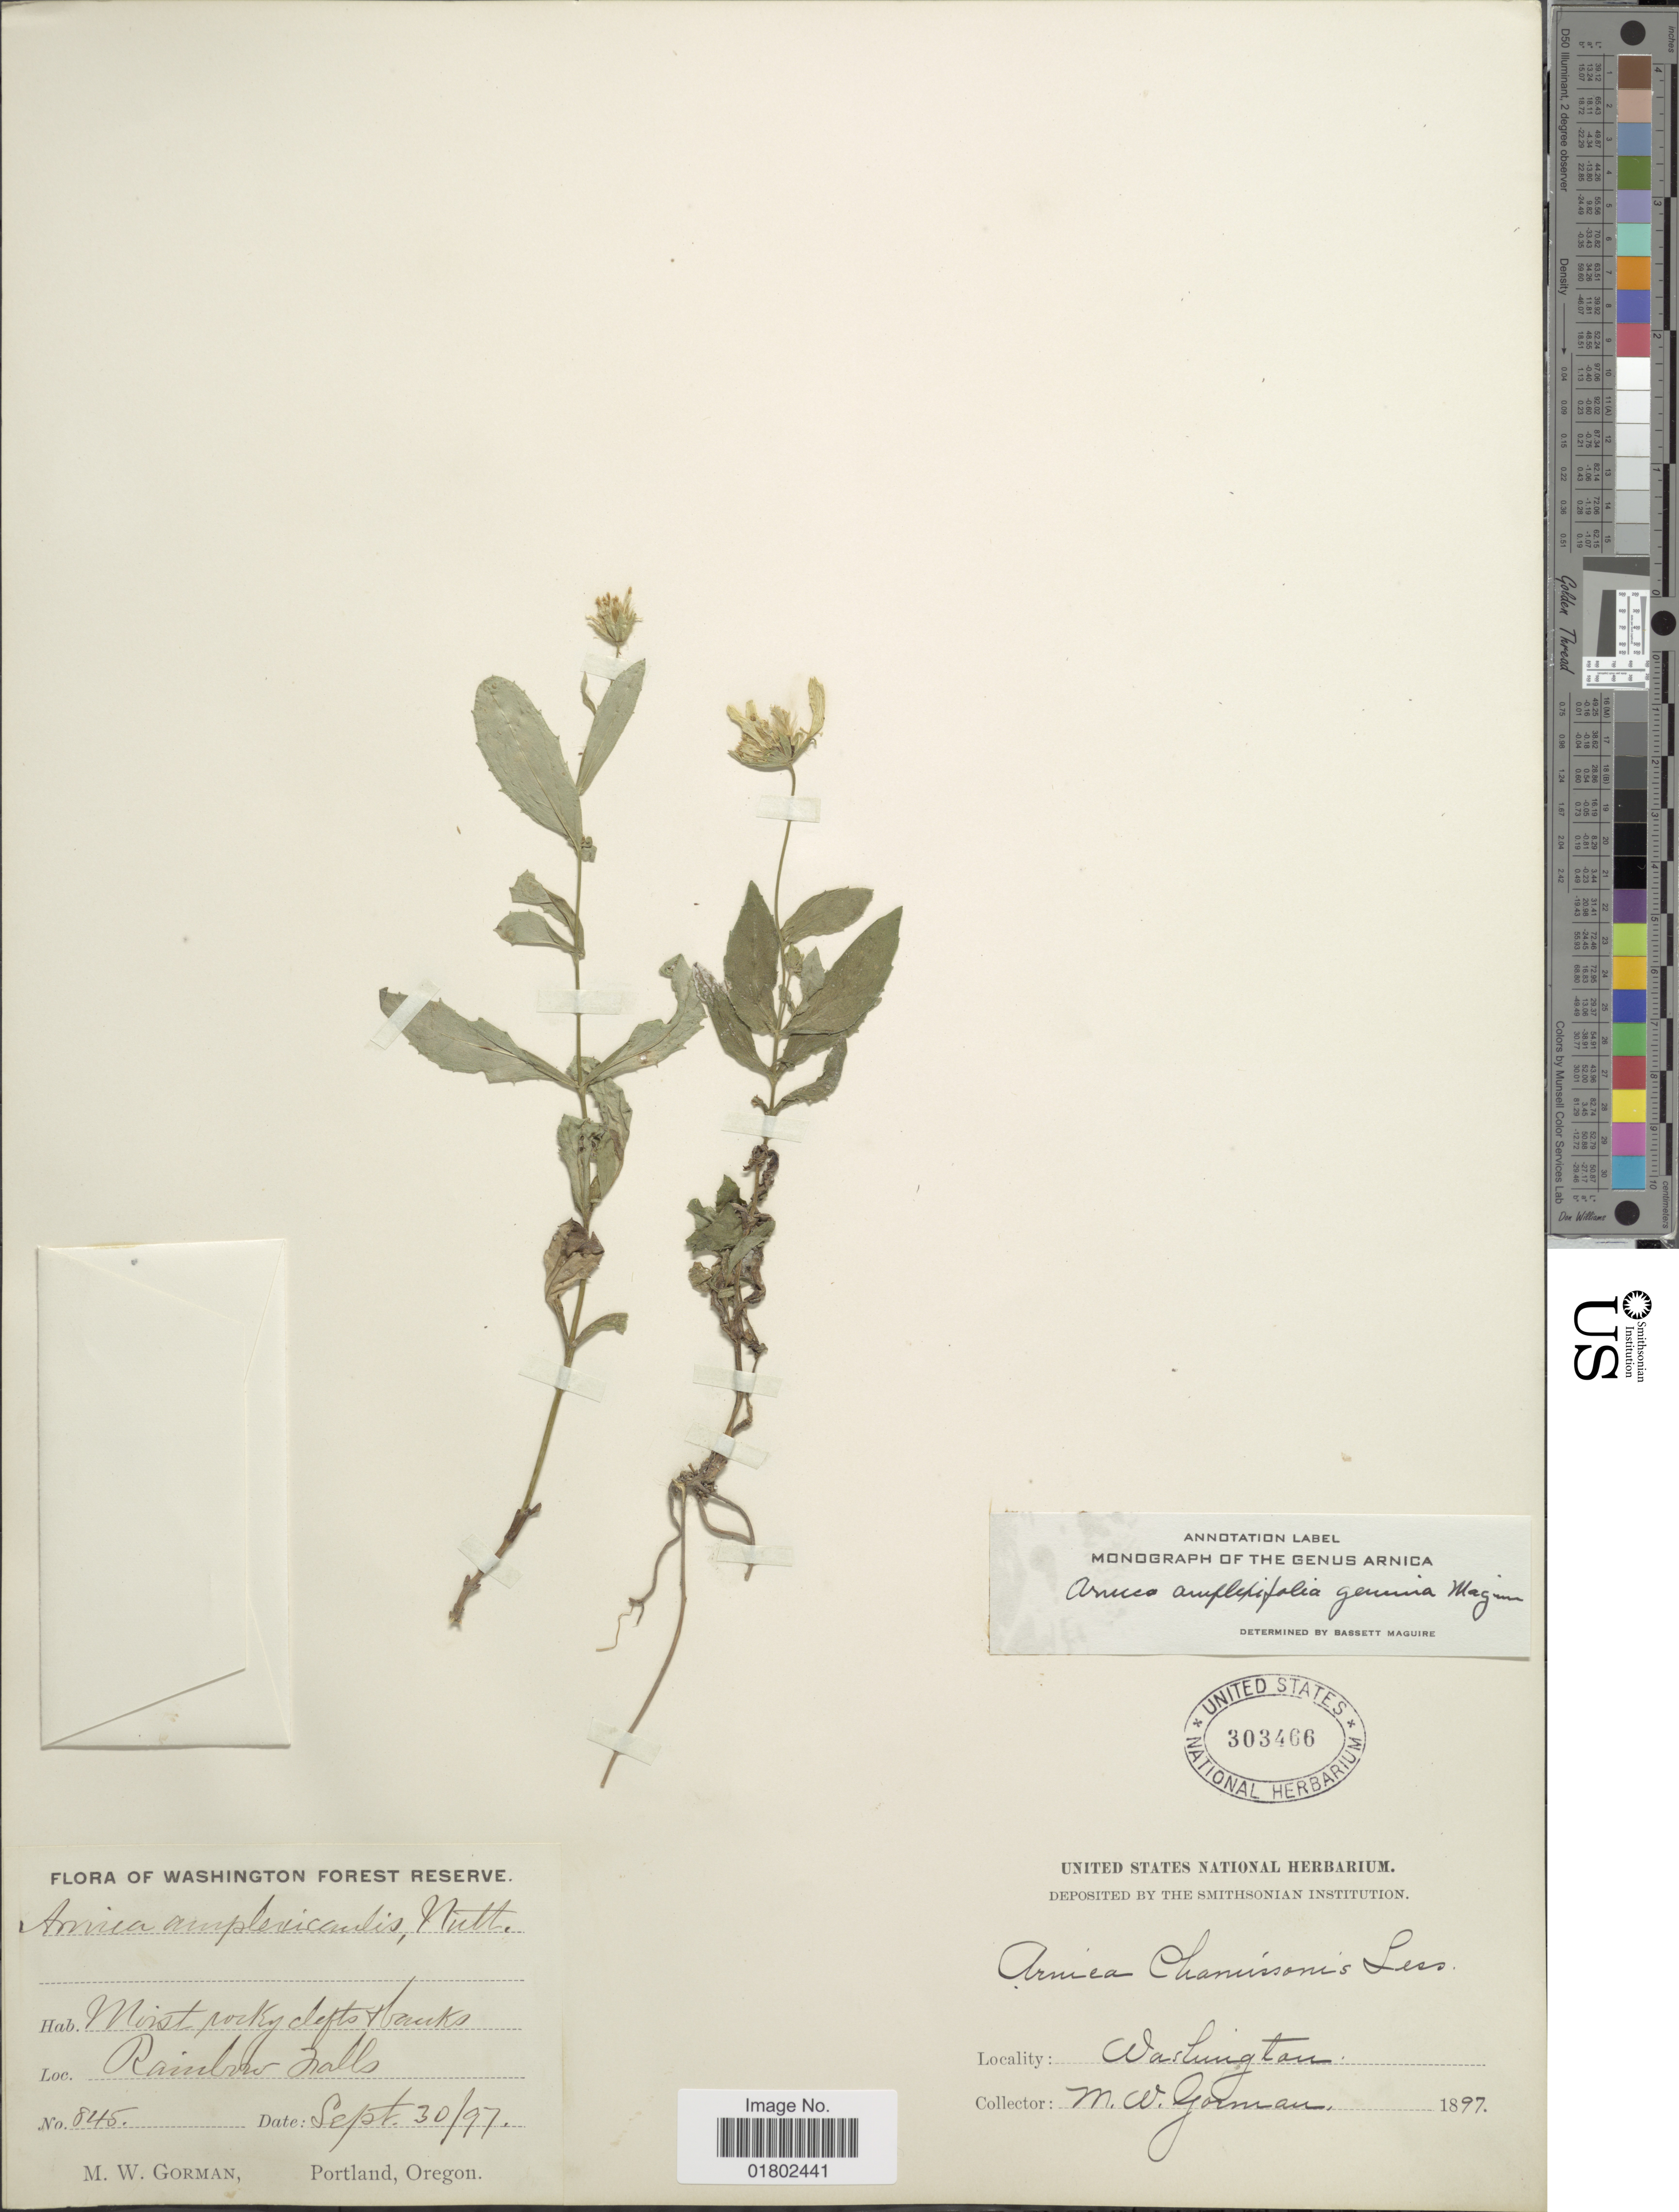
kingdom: Plantae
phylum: Tracheophyta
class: Magnoliopsida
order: Asterales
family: Asteraceae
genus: Arnica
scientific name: Arnica amplexifolia subsp. genuina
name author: Maguire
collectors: M. W. Gorman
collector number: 845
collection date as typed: Transcribed d/m/y: 30/9/97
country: United States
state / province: Washington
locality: Moist rocky softs banks, Rainbow Halls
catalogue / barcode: US 303466